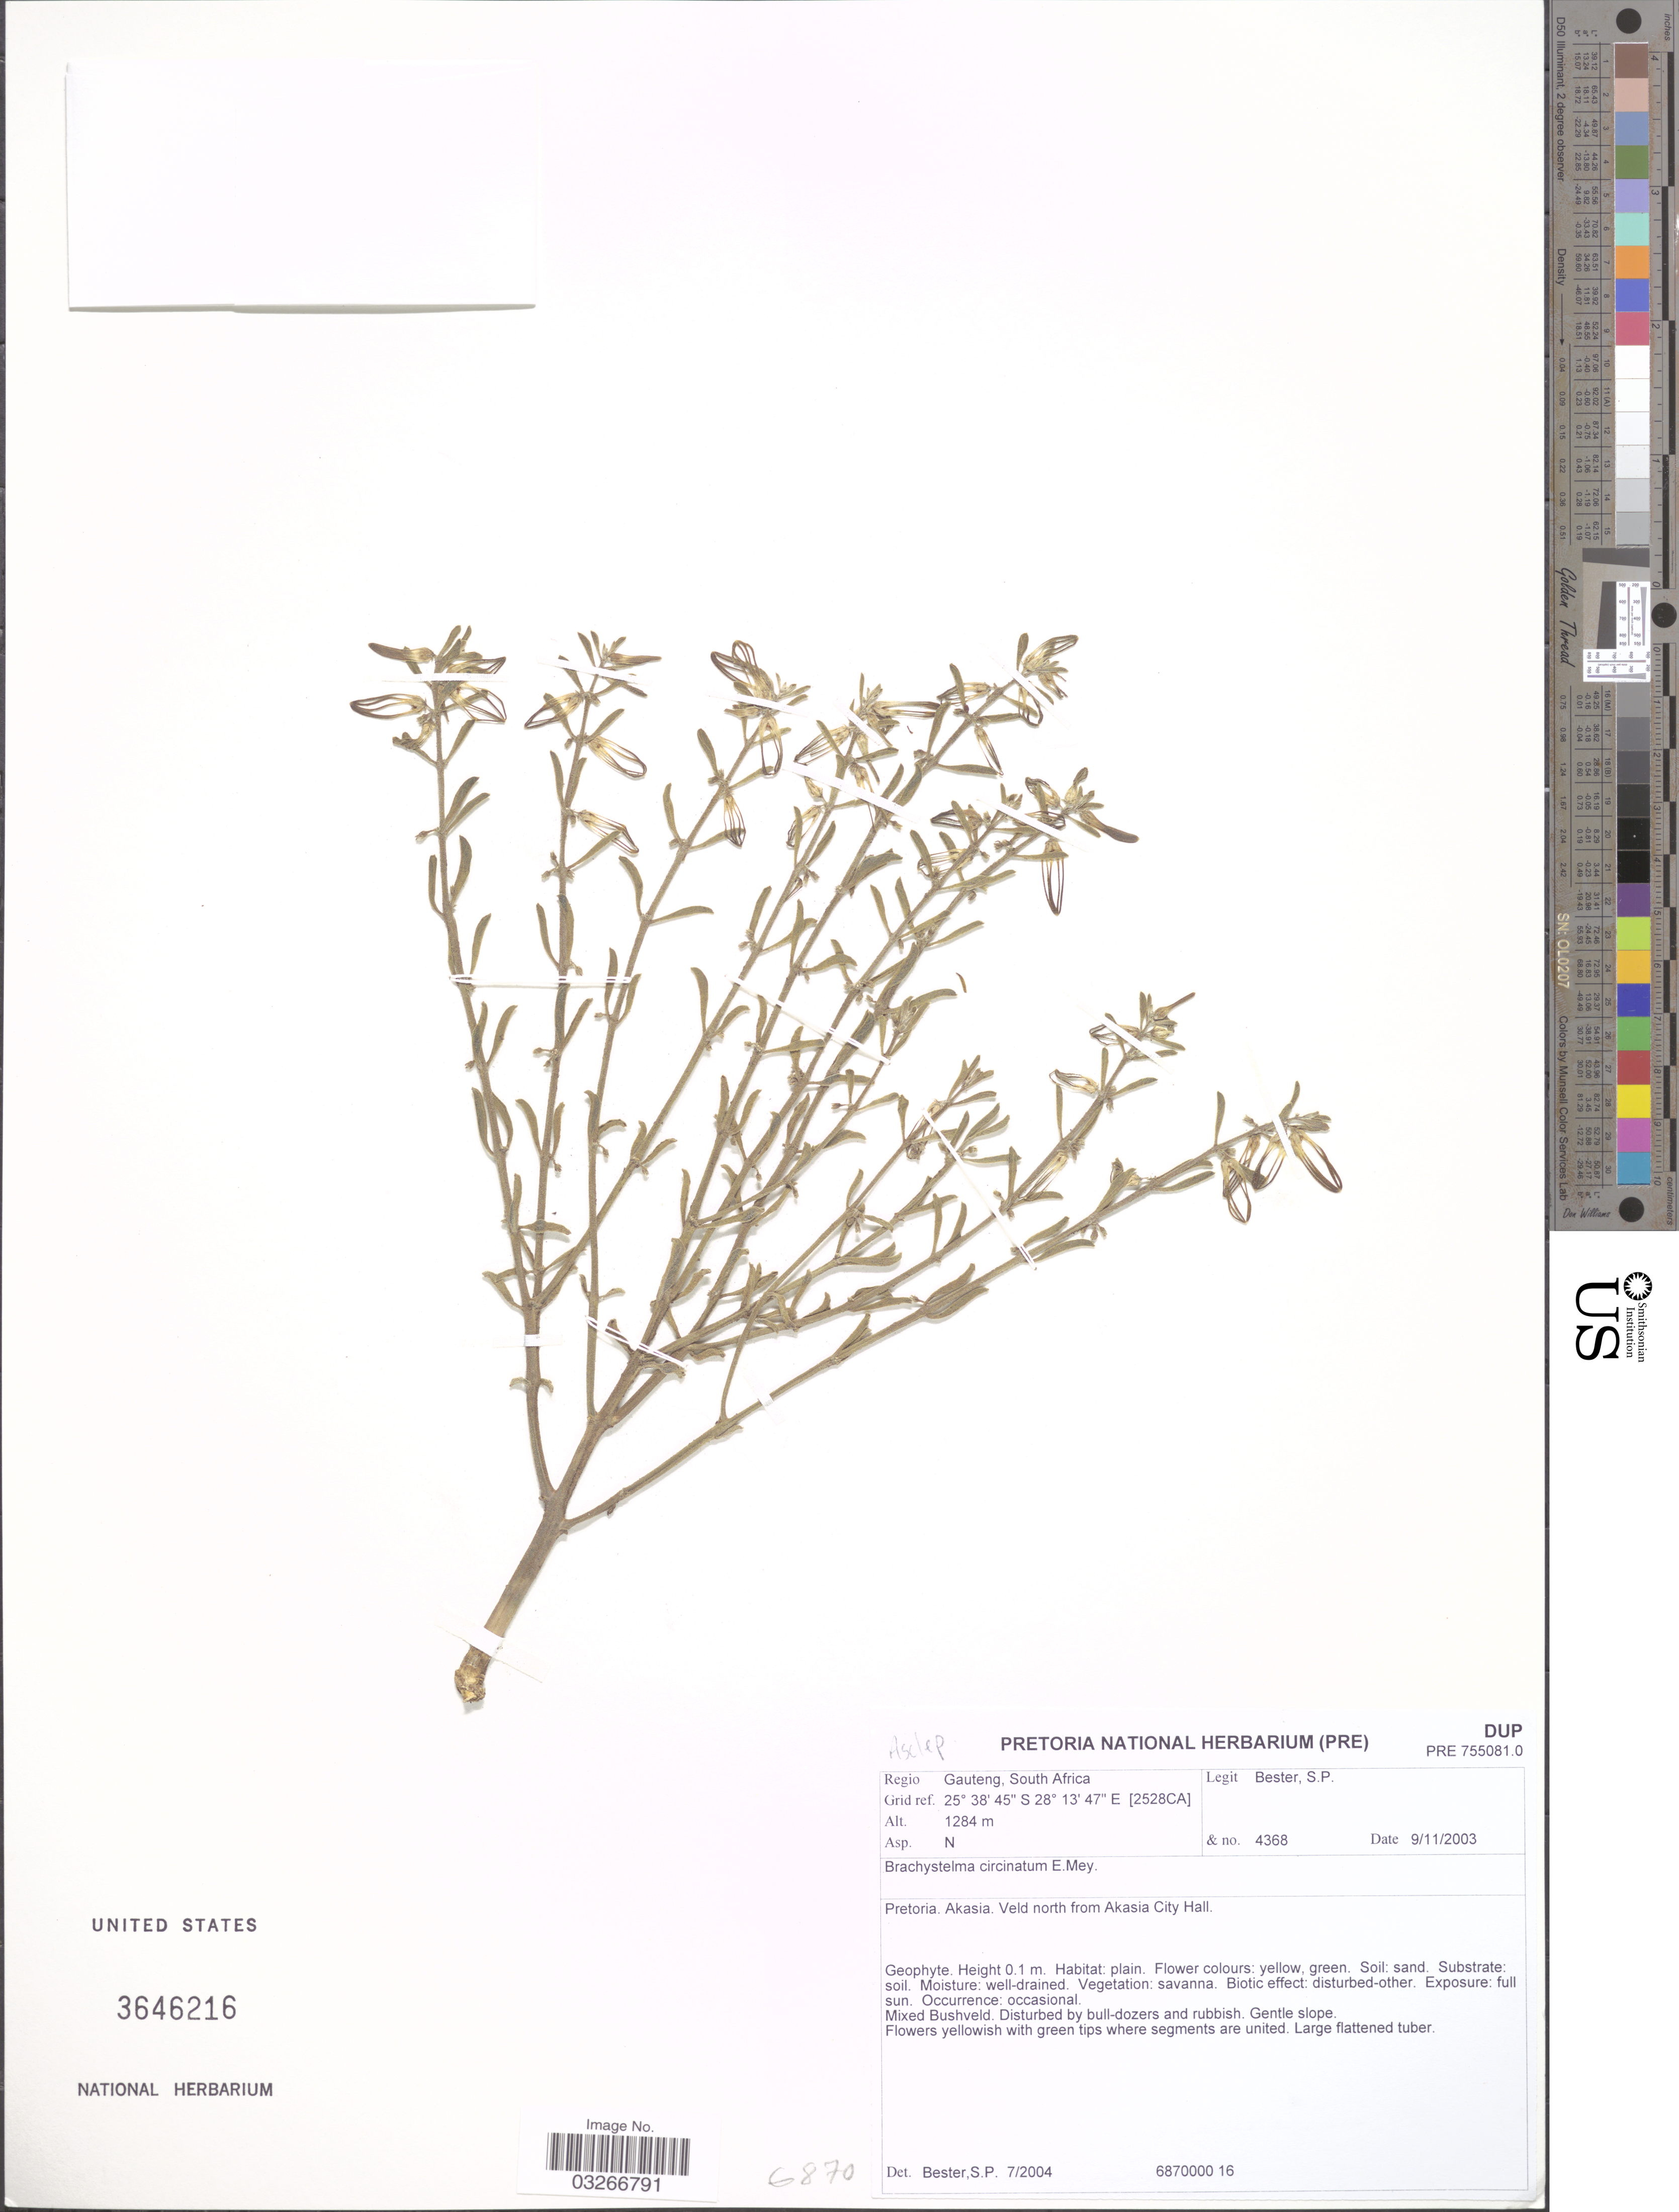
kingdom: Plantae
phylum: Tracheophyta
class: Magnoliopsida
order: Gentianales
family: Apocynaceae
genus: Brachystelma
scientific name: Brachystelma circinnatum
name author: E. Mey.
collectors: S. Bester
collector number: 4368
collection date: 2003-11-09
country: South Africa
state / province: Gauteng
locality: Regio Gauteng, South Africa, Pretoria. Akasia. Veld north from Akasia City Hall. Grid ref. [2528CA].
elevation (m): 1284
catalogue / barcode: US 3646216